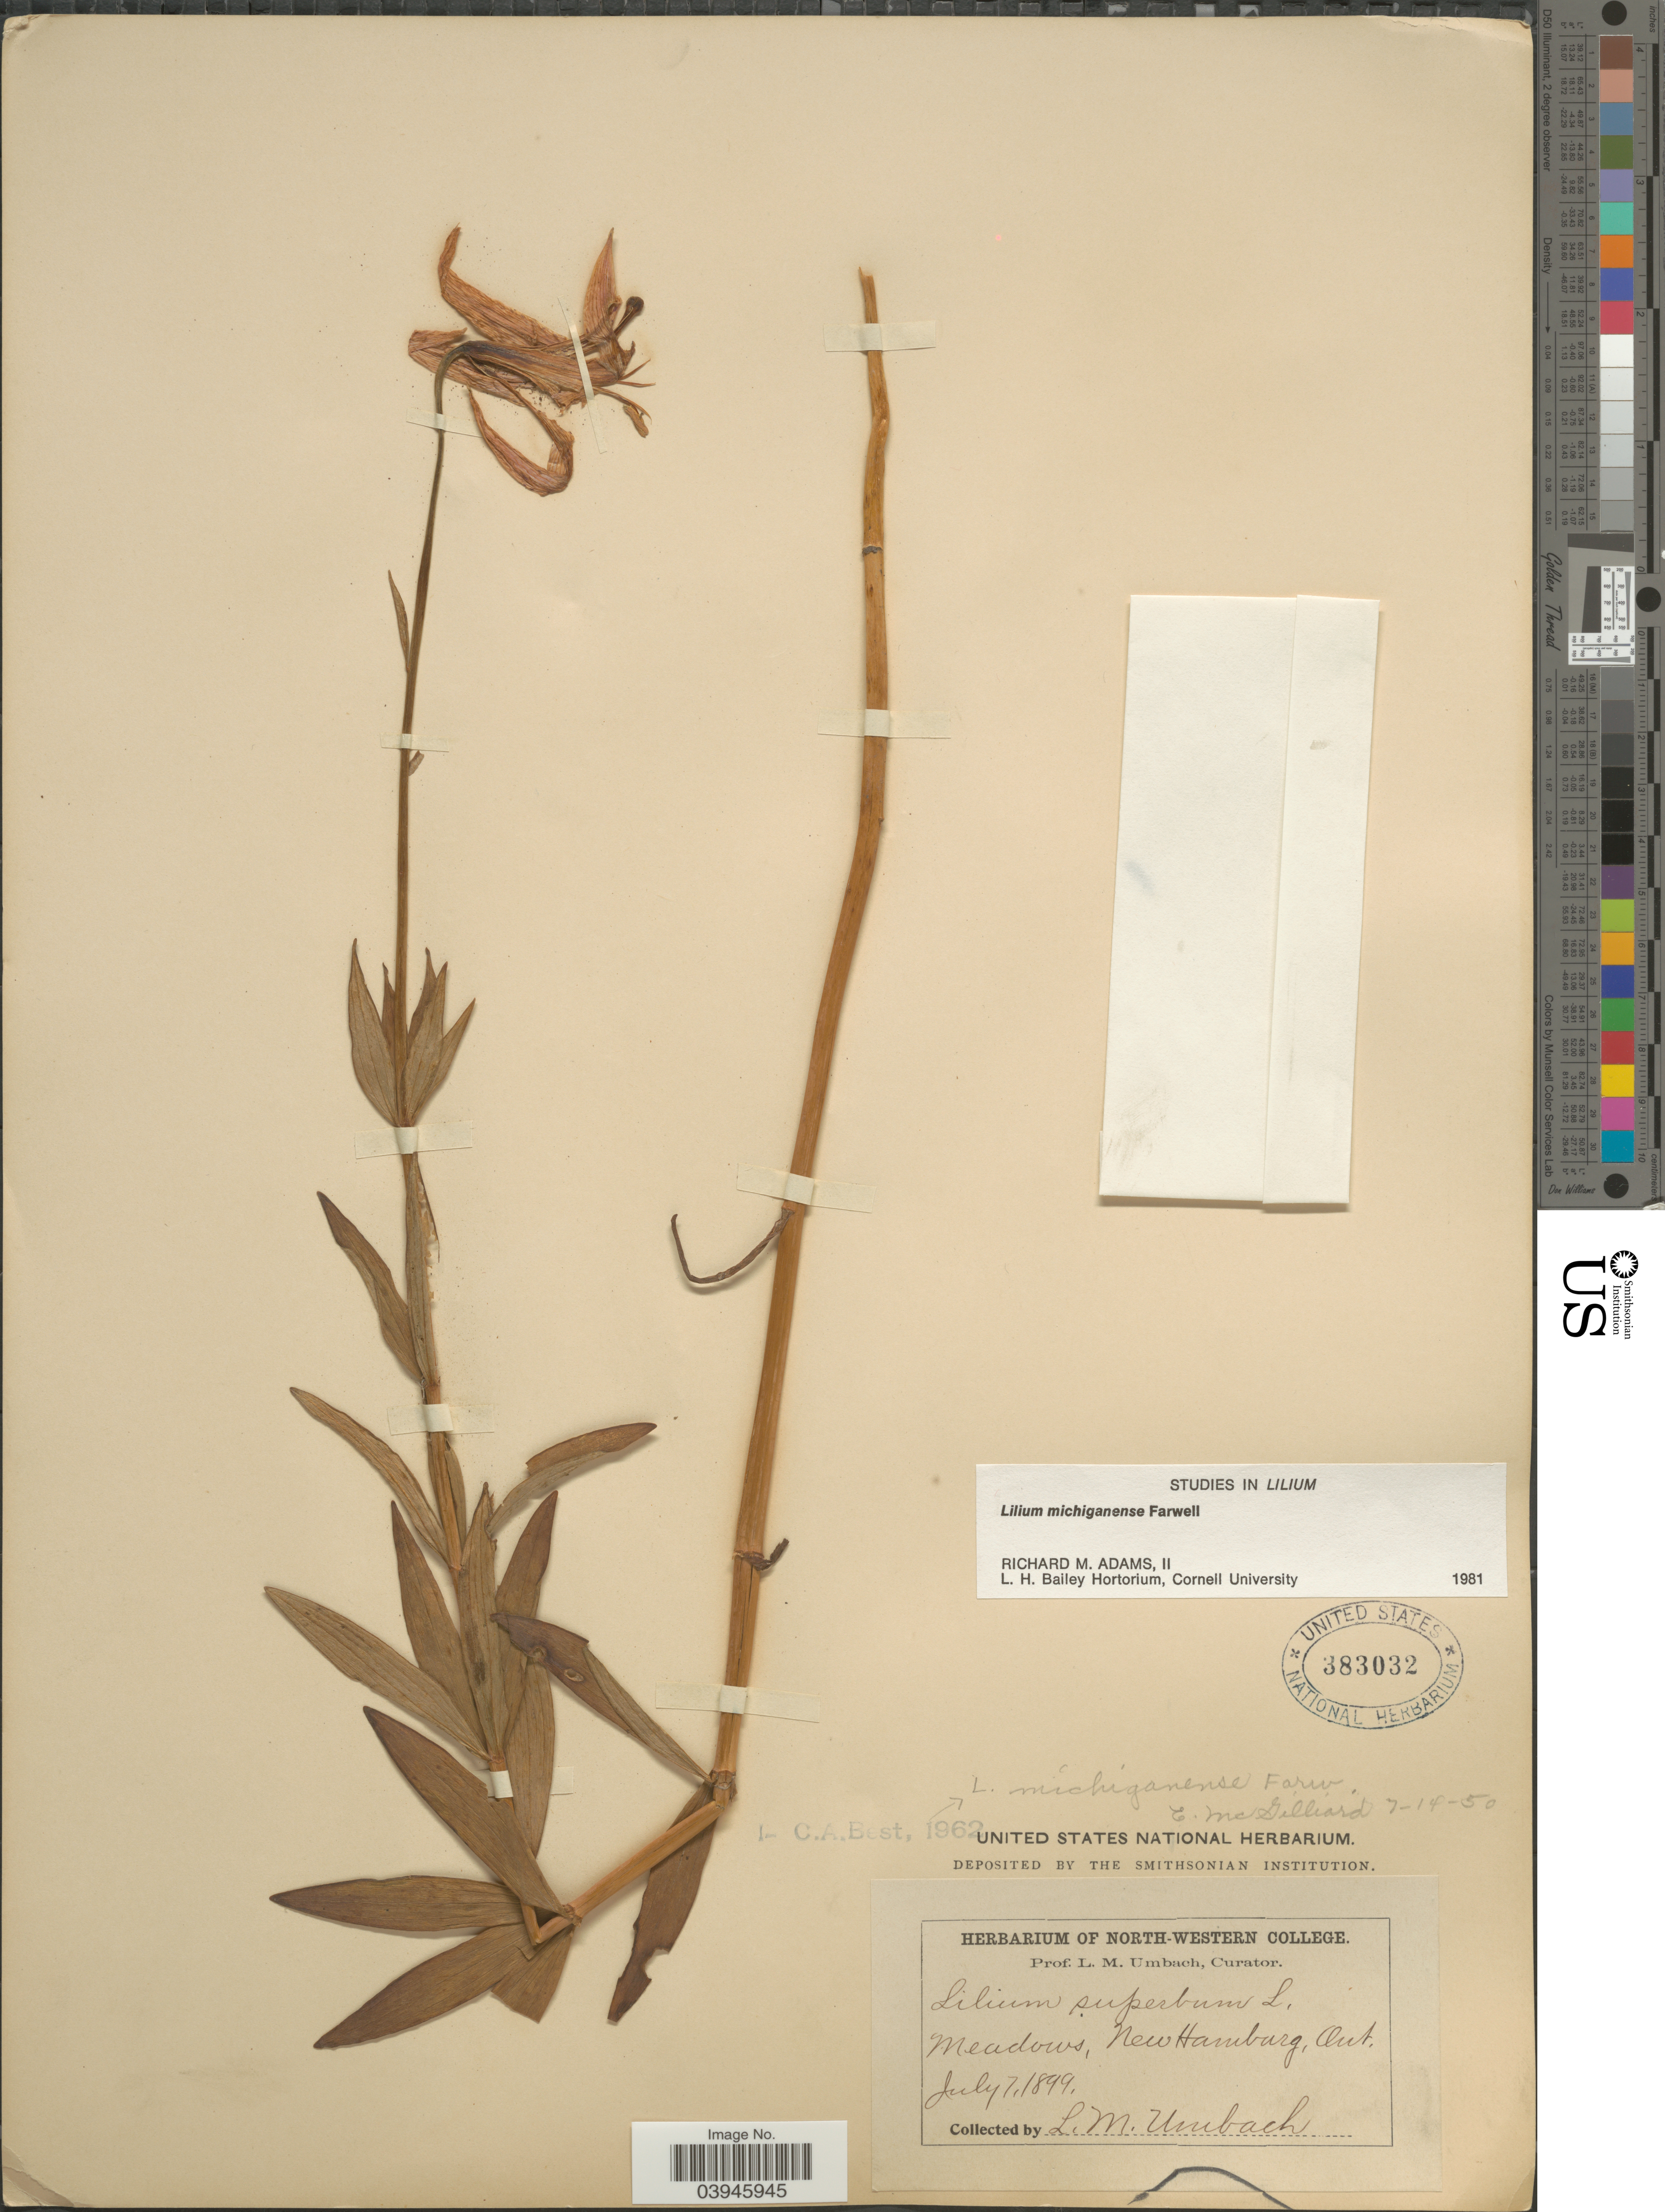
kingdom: Plantae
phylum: Tracheophyta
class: Liliopsida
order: Liliales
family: Liliaceae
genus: Lilium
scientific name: Lilium michiganense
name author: Farw.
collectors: L. M. Umbach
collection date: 1899-07-07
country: Canada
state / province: Ontario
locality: Meadows, New Hamburg.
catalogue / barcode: US 383032